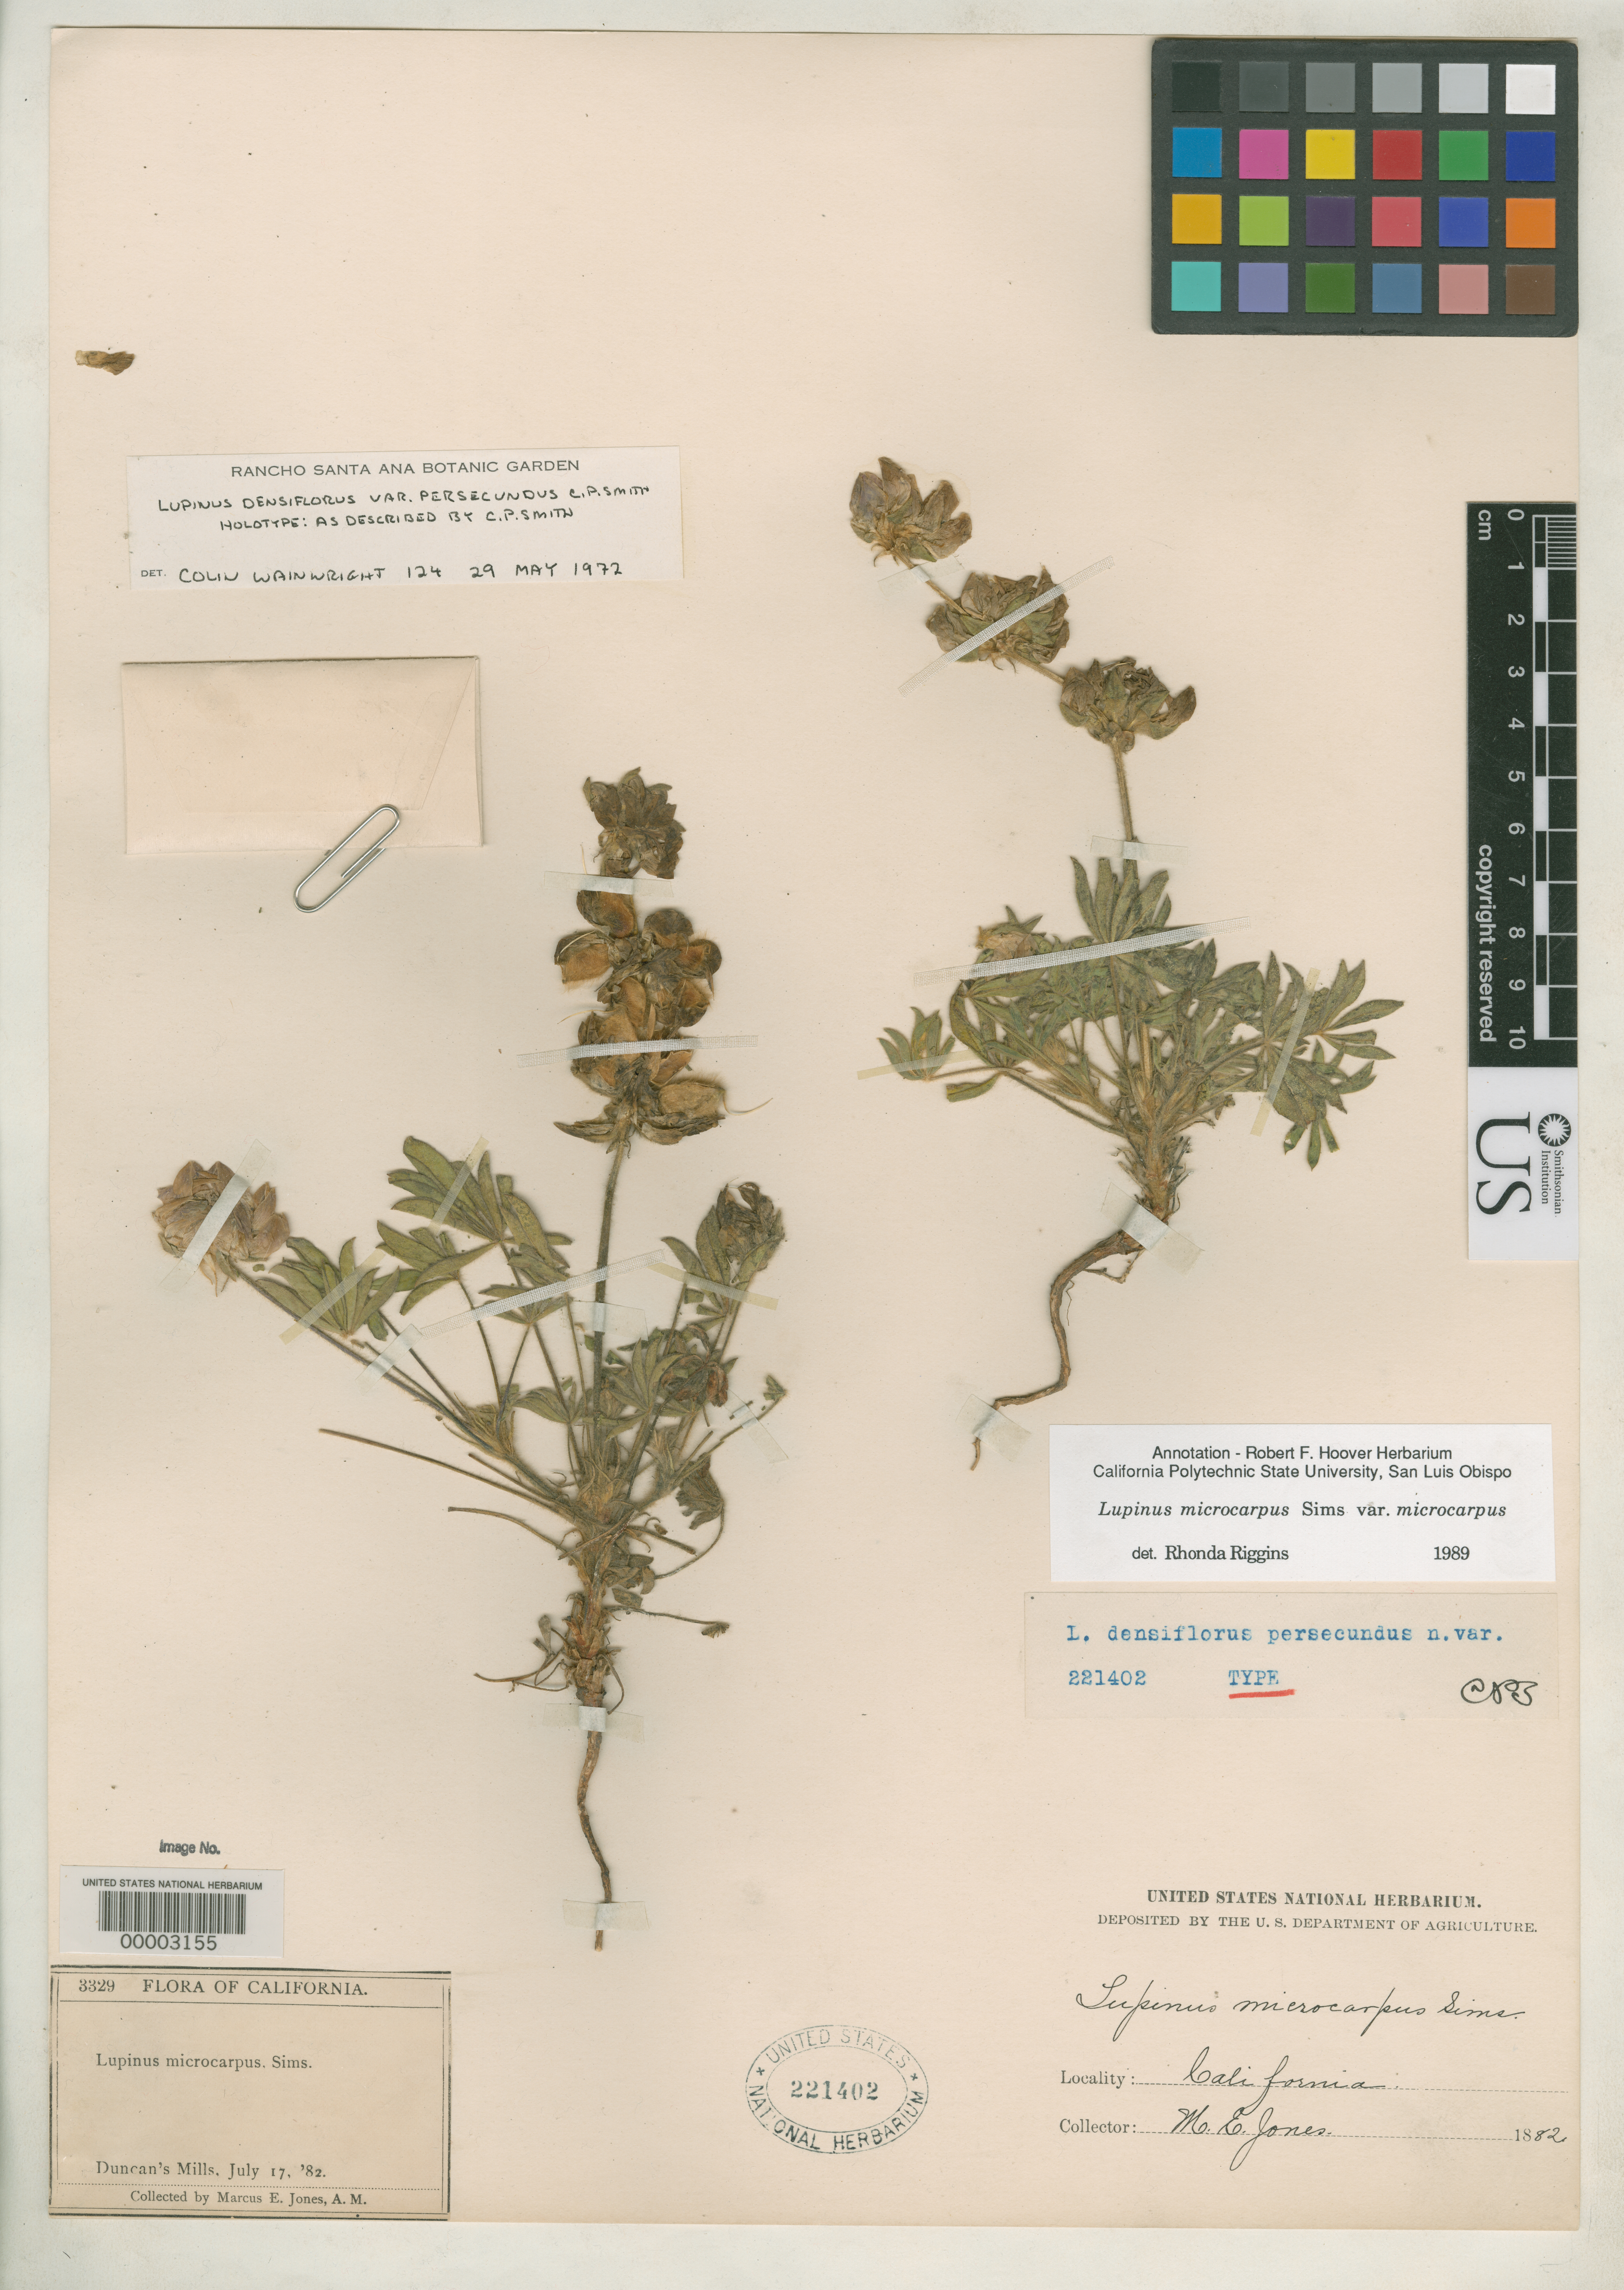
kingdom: Plantae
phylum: Tracheophyta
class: Magnoliopsida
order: Fabales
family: Fabaceae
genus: Lupinus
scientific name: Lupinus densiflorus var. persecundus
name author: C.P. Sm.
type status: Holotype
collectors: M. E. Jones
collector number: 3329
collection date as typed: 17 Jun 1882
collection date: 1882-06-17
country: United States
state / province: California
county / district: Sonoma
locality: Duncans Mills.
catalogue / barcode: US 221402